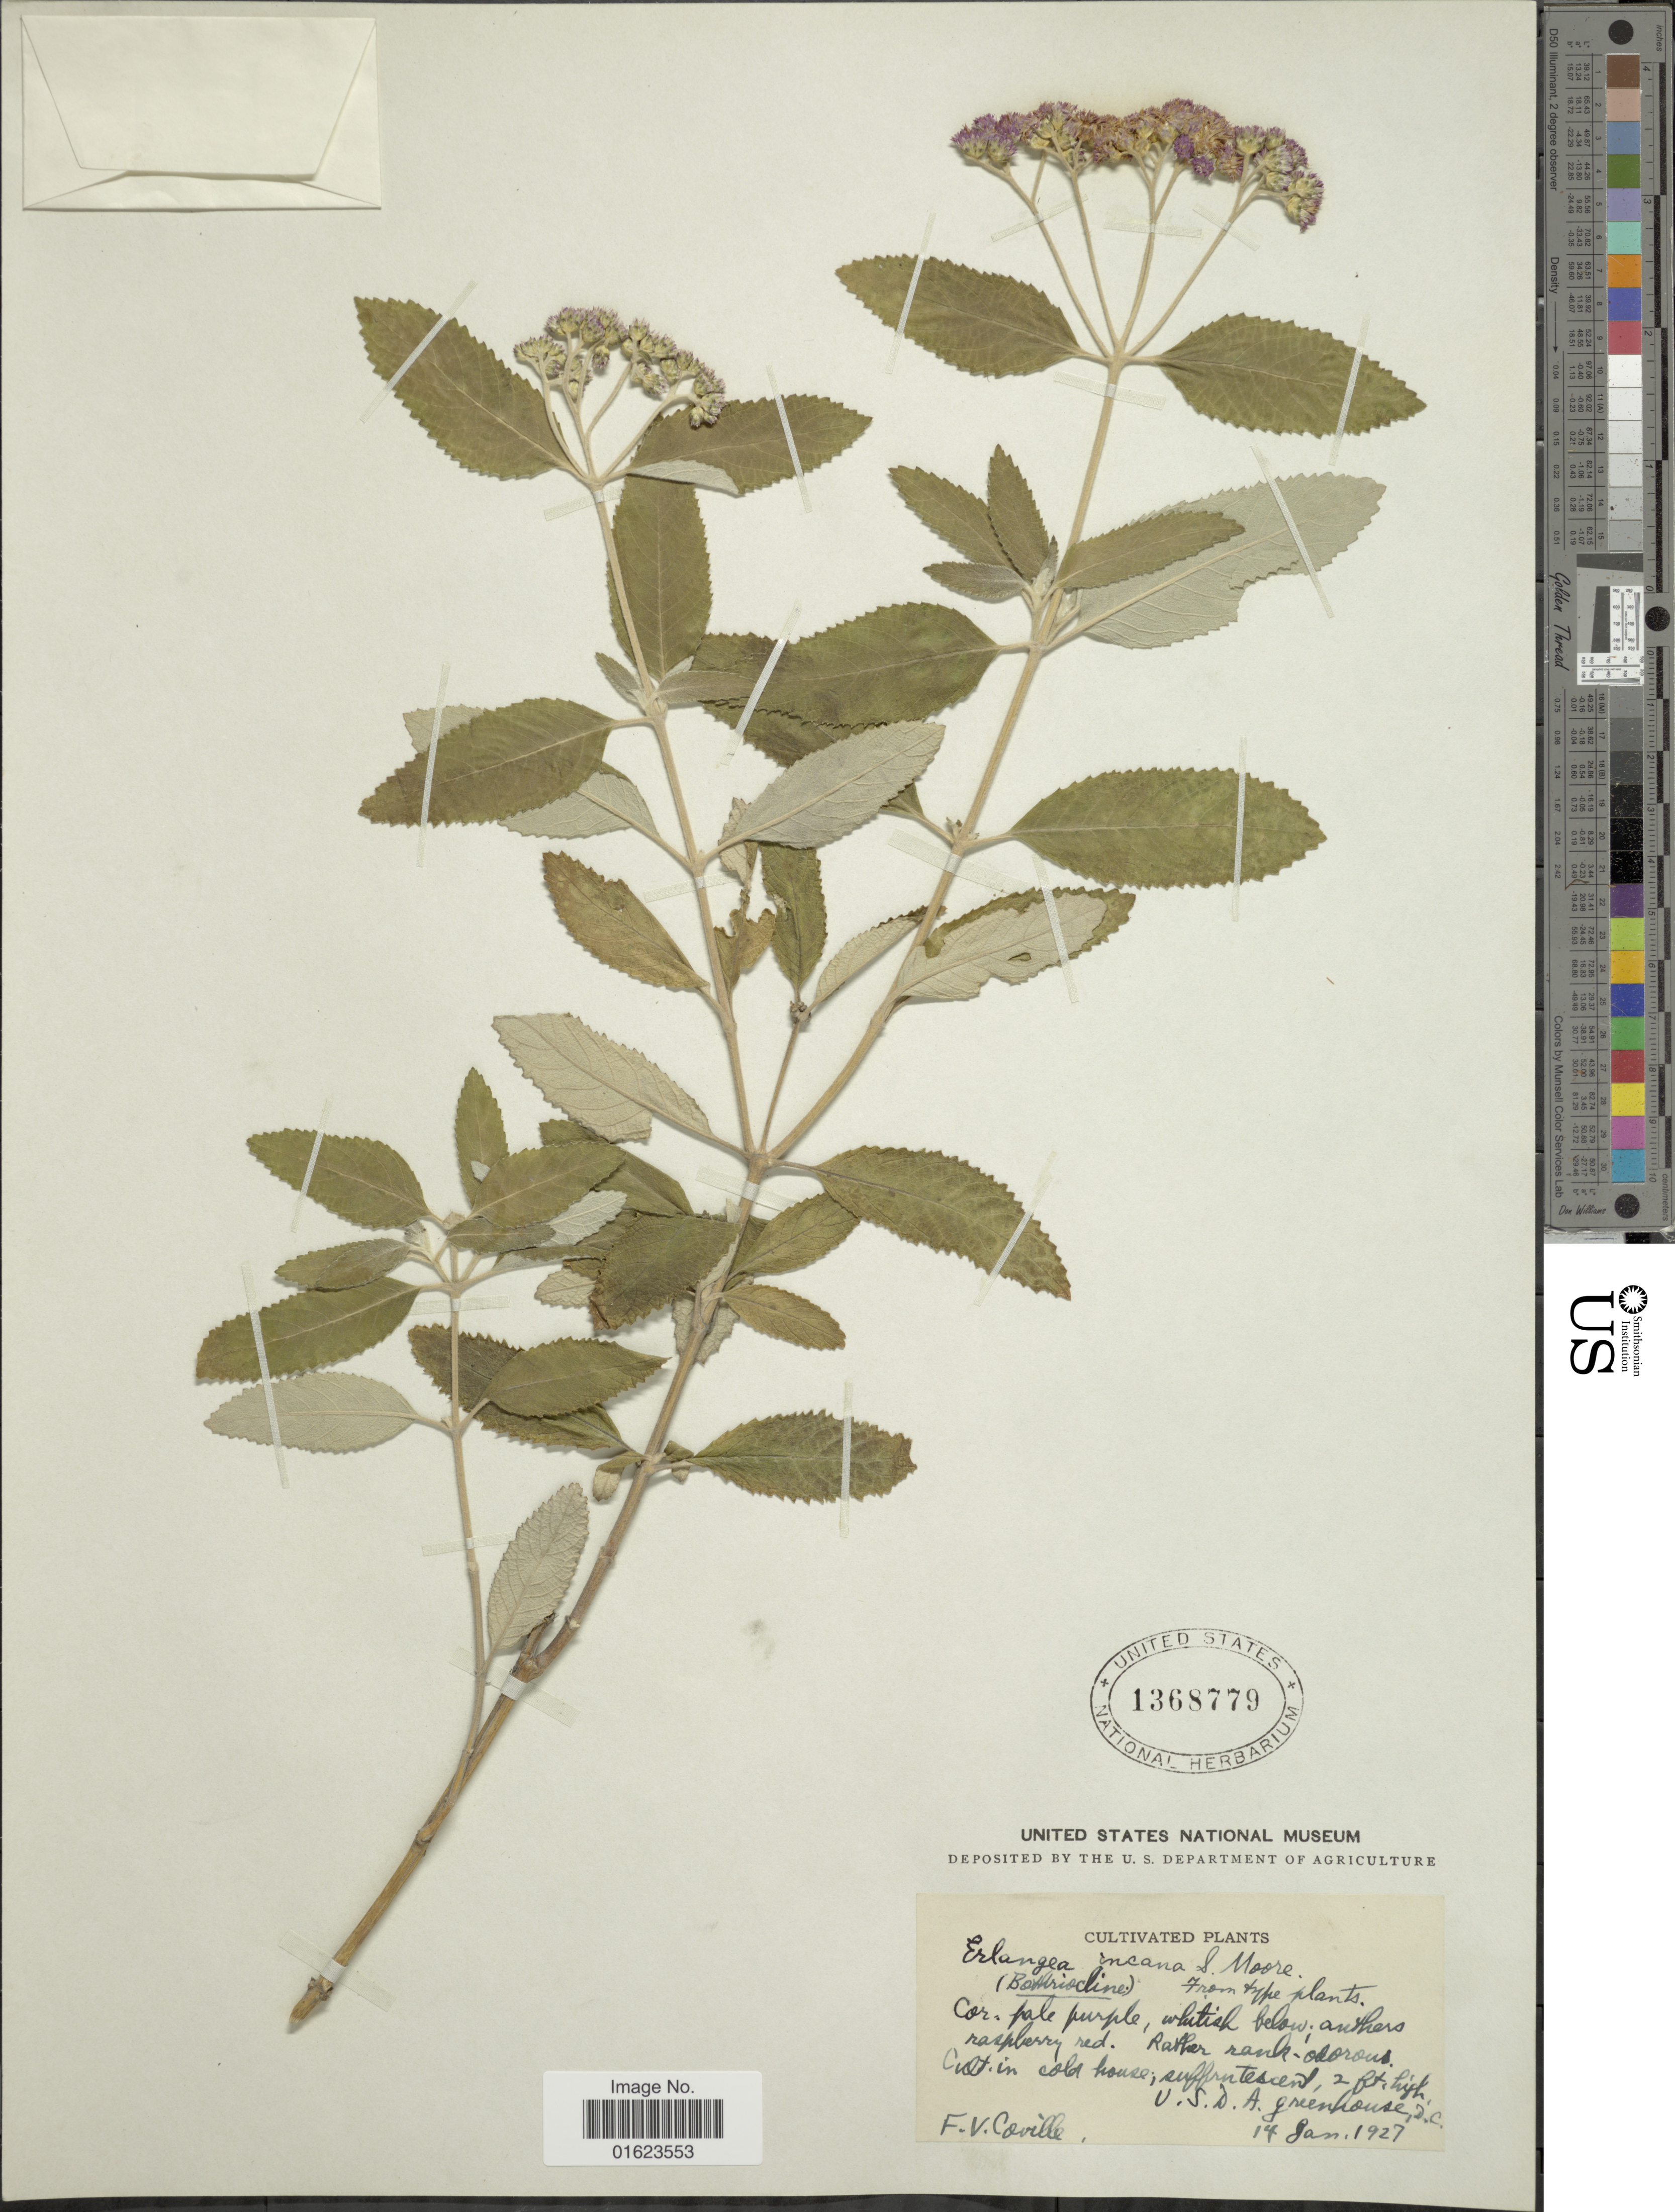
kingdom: Plantae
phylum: Tracheophyta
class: Magnoliopsida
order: Asterales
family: Asteraceae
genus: Bothriocline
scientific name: Bothriocline fusca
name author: (S. Moore) M.G. Gilbert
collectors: F. V. Coville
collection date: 1927-01-14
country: United States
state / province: District of Columbia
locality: U.S.D.A. greenhouse, D. C.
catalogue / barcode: US 1368779